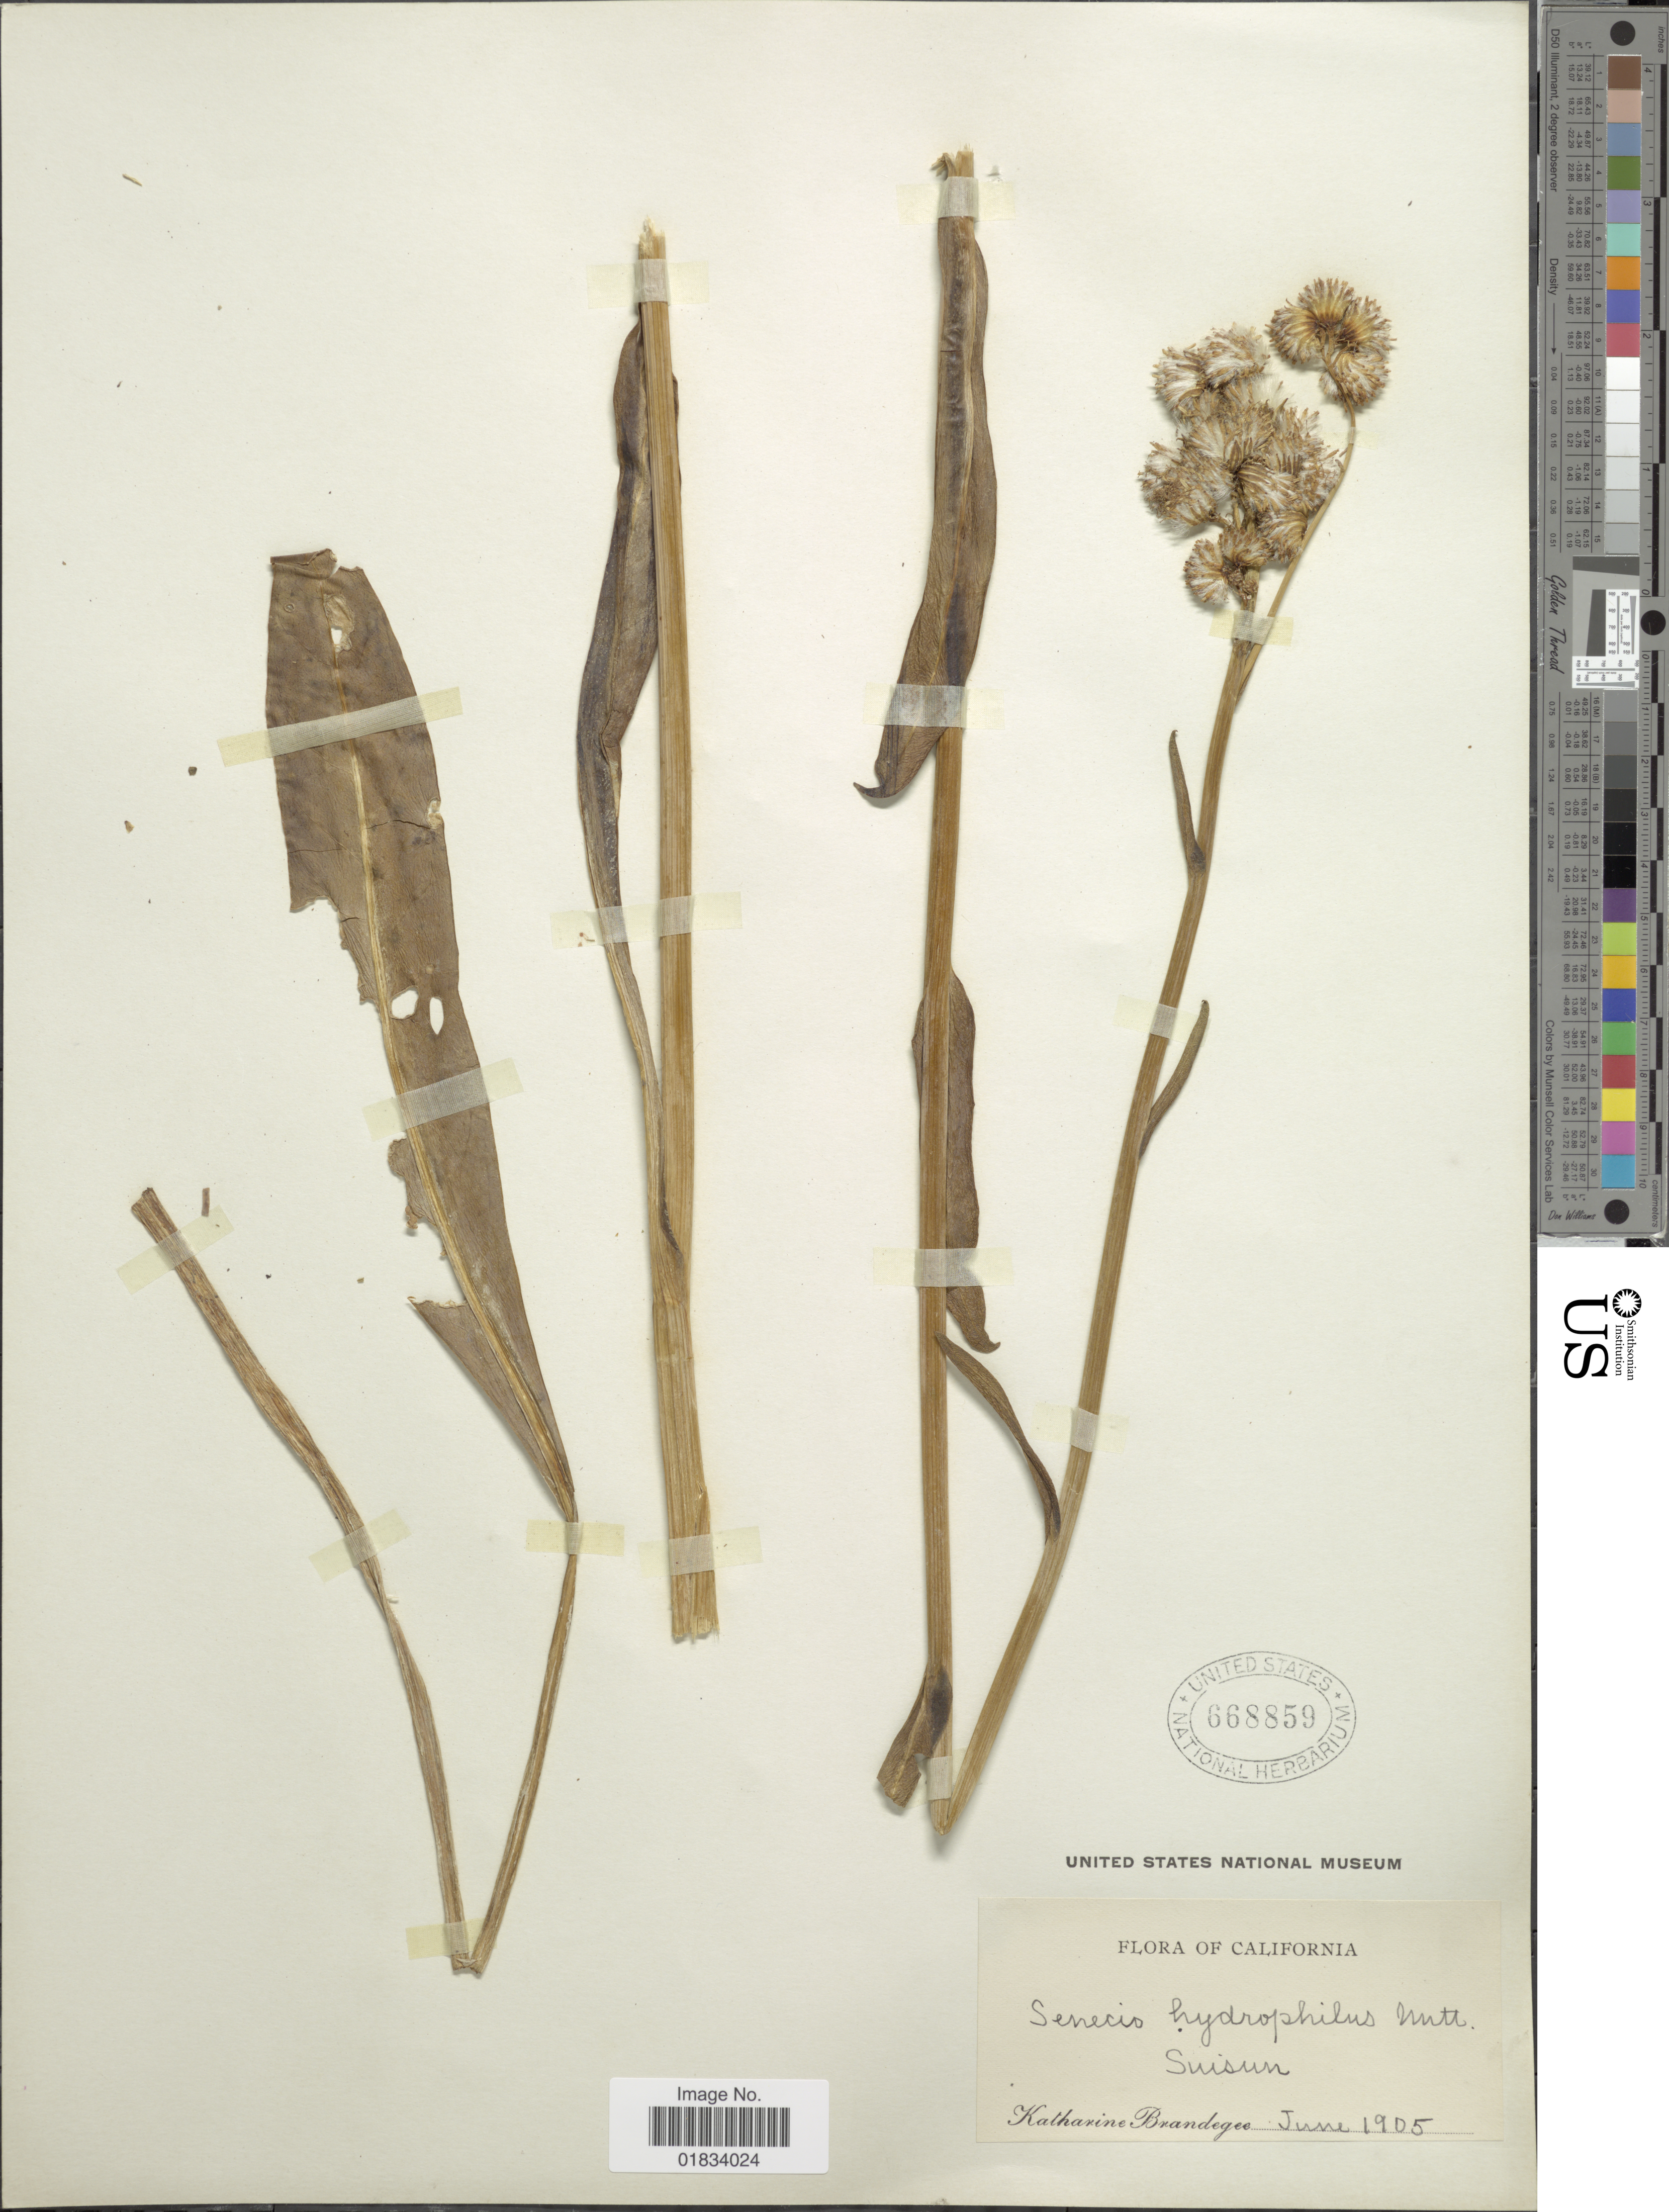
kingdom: Plantae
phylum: Tracheophyta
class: Magnoliopsida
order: Asterales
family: Asteraceae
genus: Senecio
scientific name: Senecio hydrophilus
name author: Nutt.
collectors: M. K. Brandegee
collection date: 1905-06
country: United States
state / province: California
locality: Suisun [unsure placement]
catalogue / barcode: US 668859